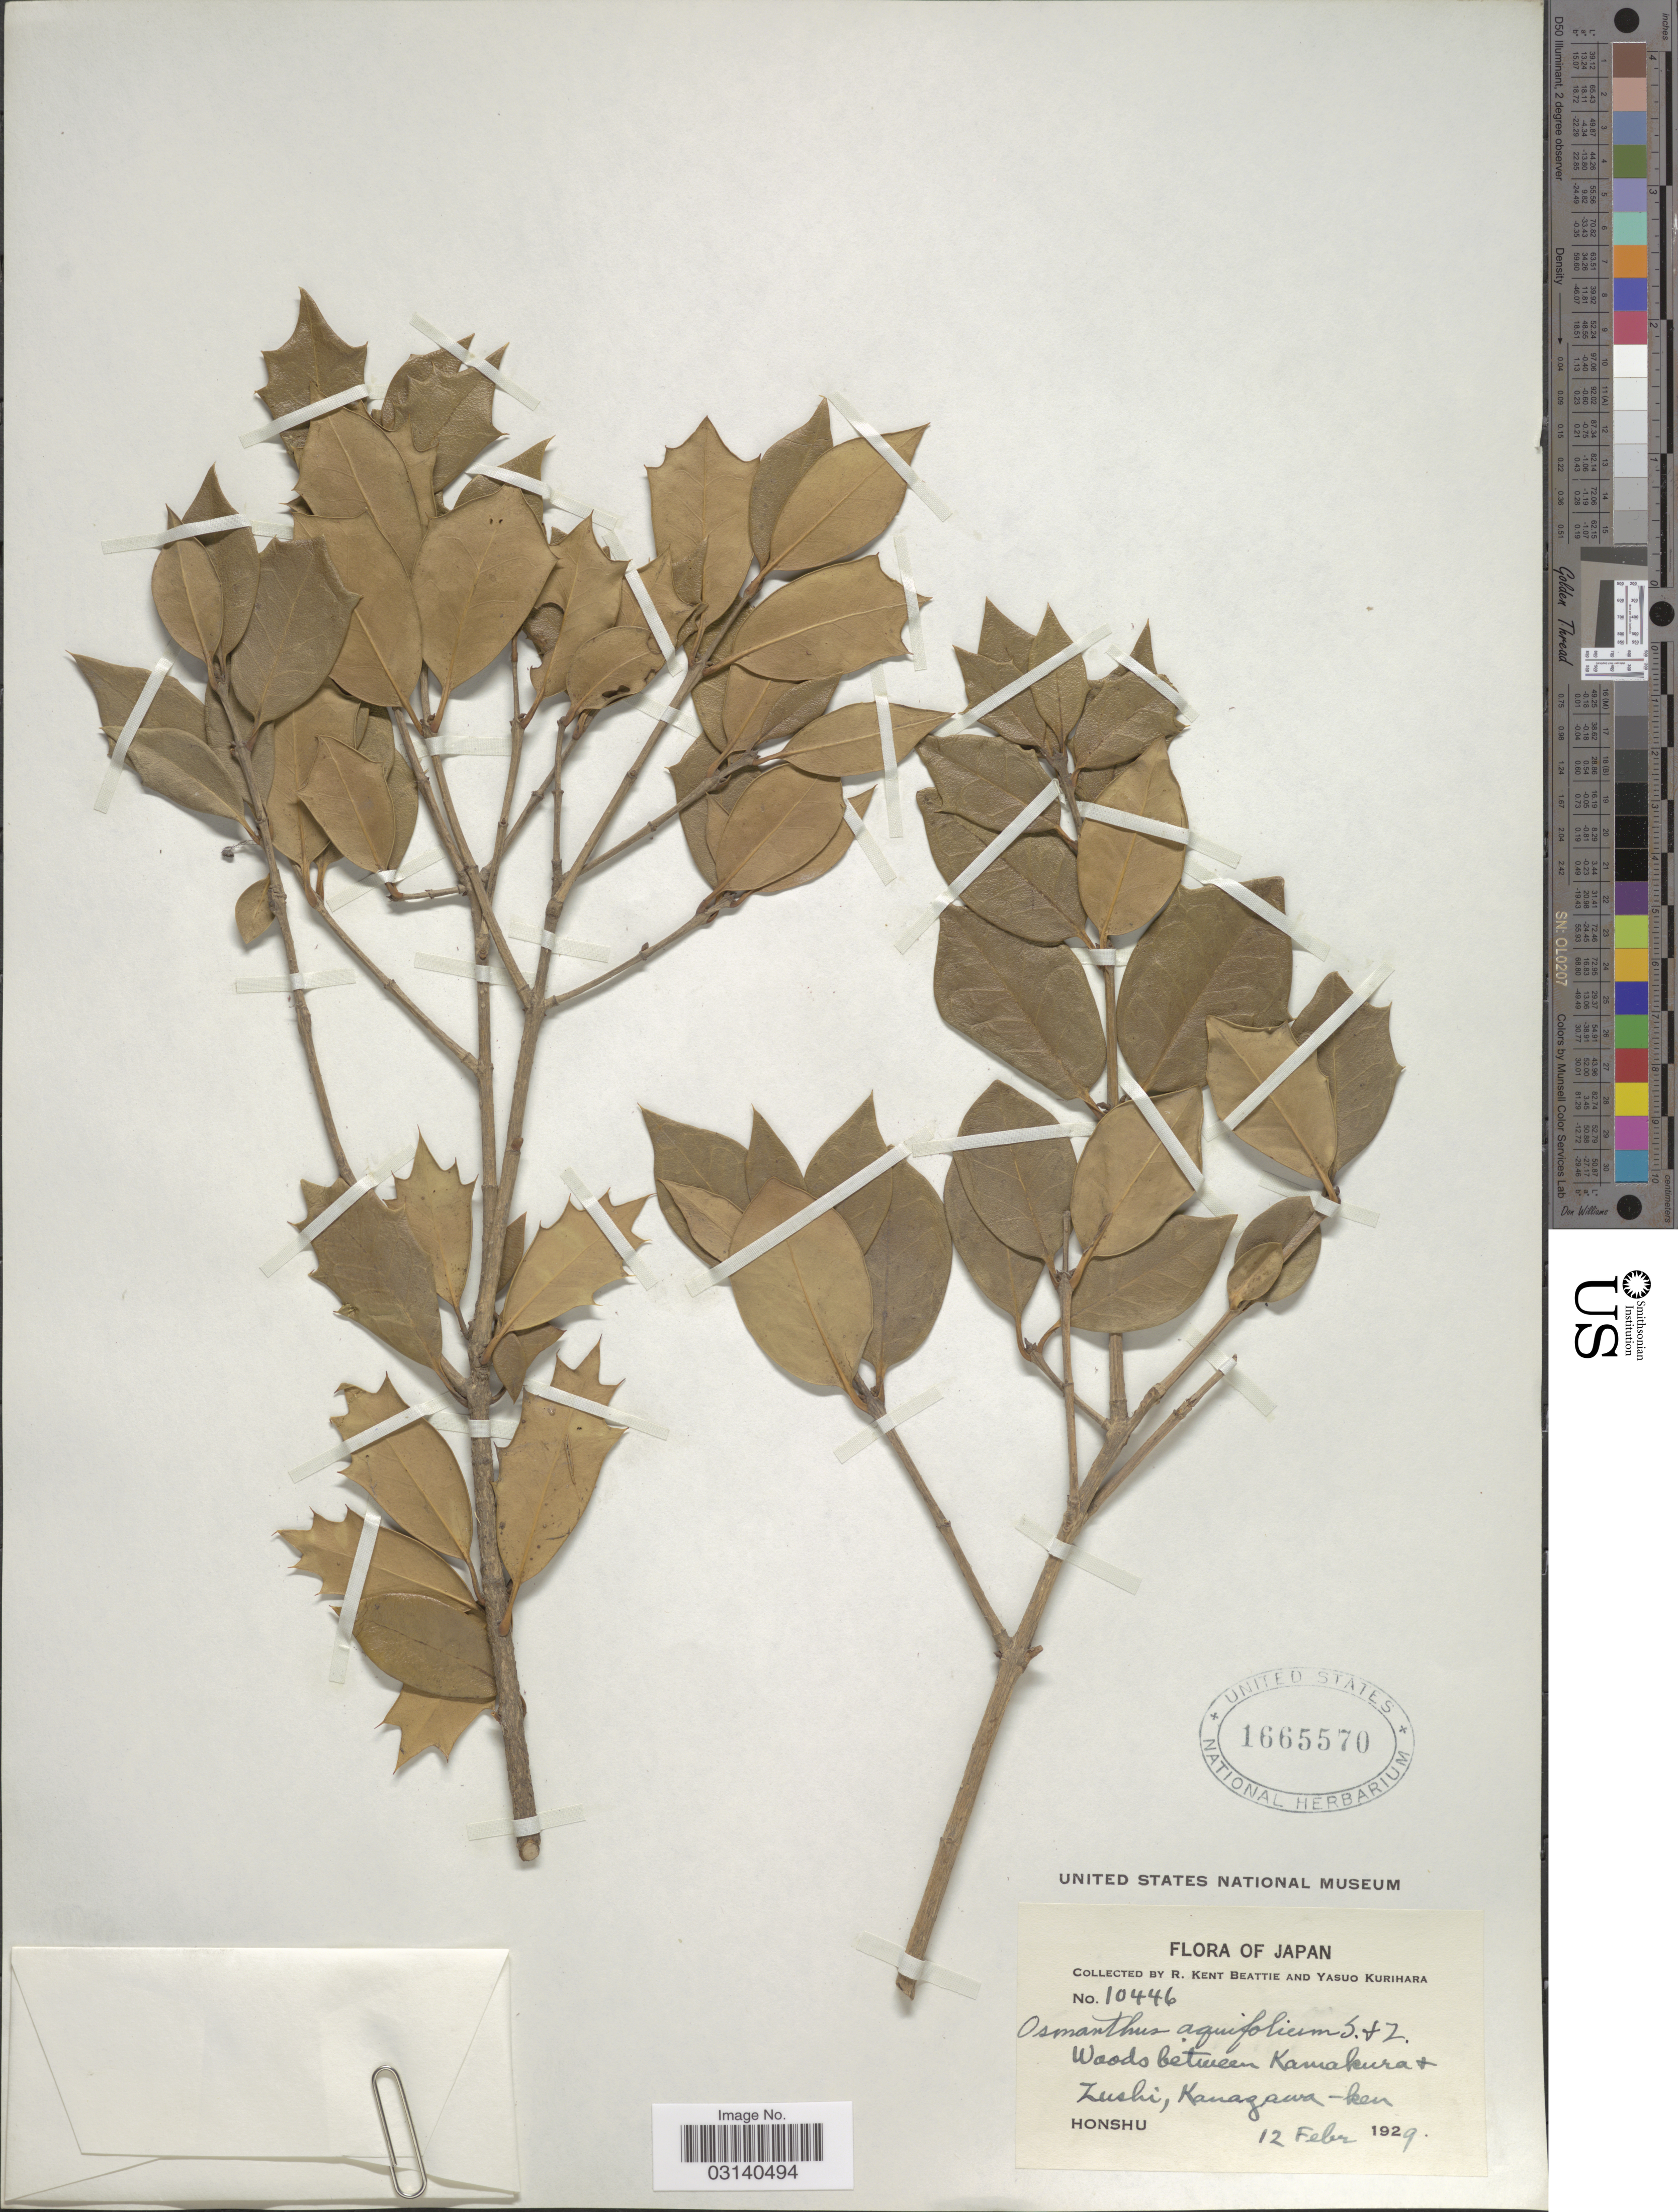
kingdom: Plantae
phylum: Tracheophyta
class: Magnoliopsida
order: Lamiales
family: Oleaceae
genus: Osmanthus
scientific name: Osmanthus aquifolium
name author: (Siebold & Zucc.) J. Dix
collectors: R. K. Beattie & Y. Kurihara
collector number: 10446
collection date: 1929-02-12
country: Japan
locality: Woods between Kamakura + Zushi, Kanagawa-ken, Honshu.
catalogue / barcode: US 1665570